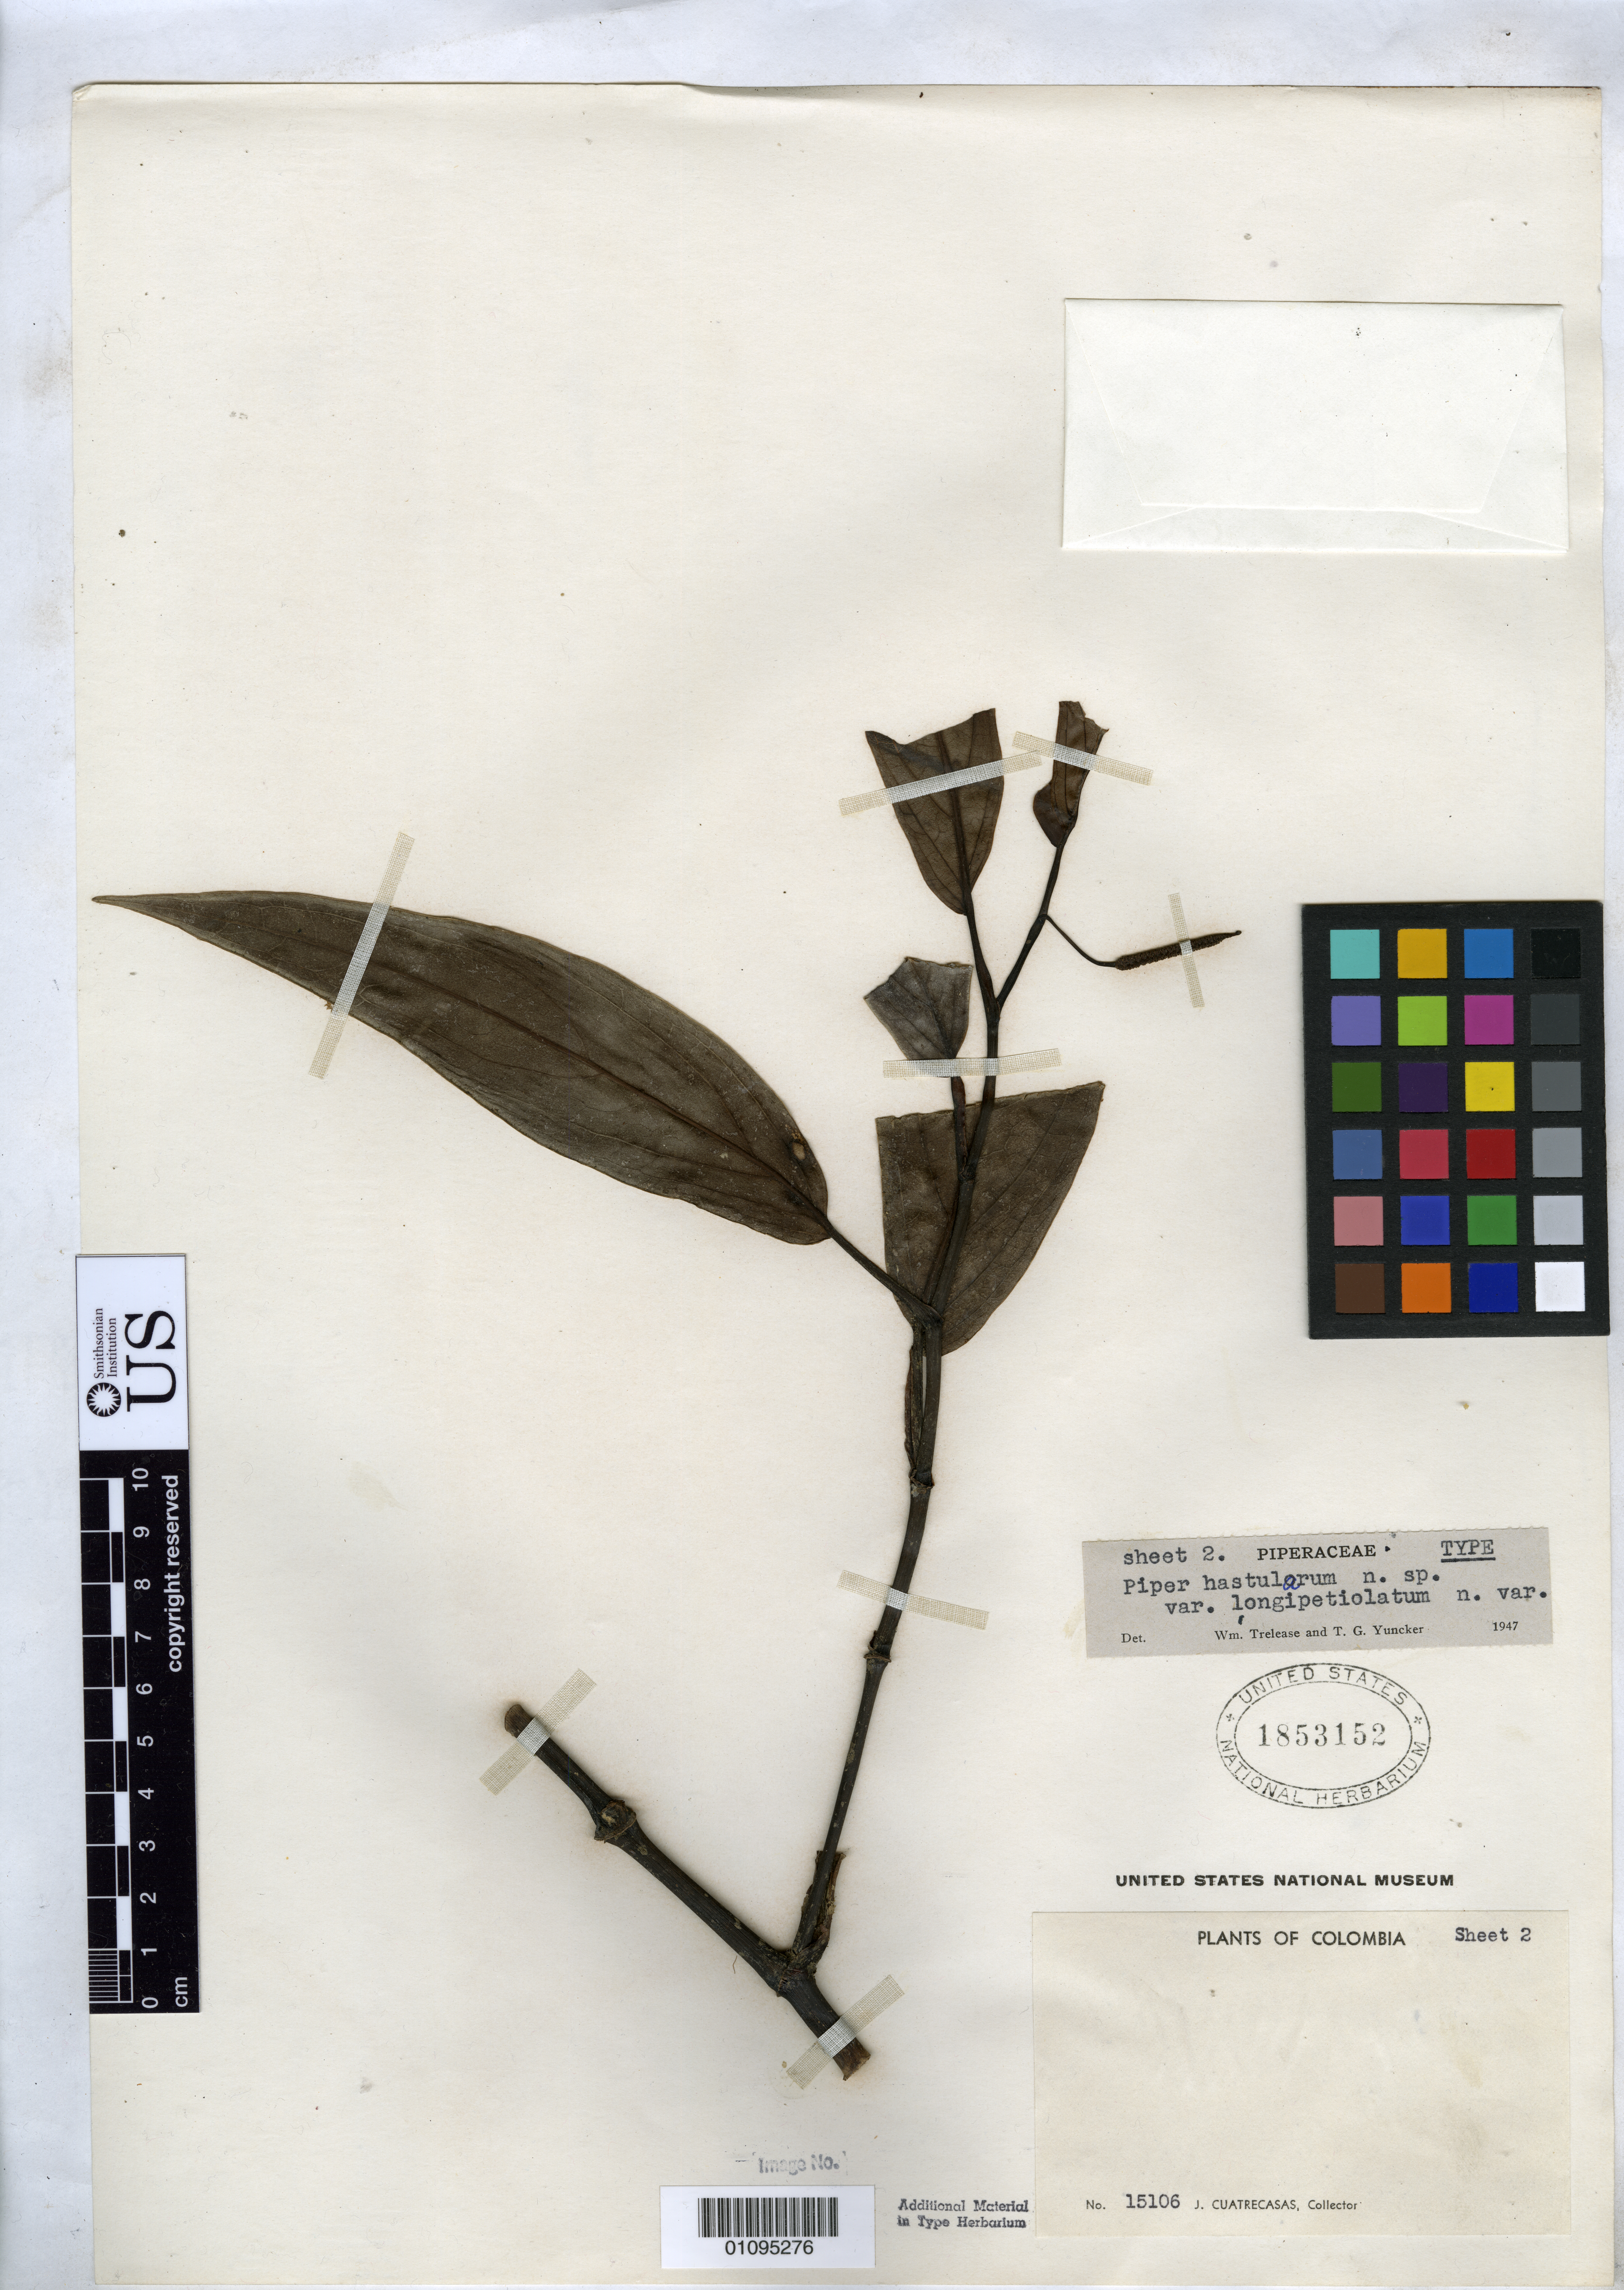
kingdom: Plantae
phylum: Tracheophyta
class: Magnoliopsida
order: Piperales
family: Piperaceae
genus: Piper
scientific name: Piper hastularum var. longipetiolatum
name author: Trel. & Yunck.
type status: Holotype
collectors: J. Cuatrecasas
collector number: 15106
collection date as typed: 19 Aug 1943 to 28 Aug 1943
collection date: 1943-08-19/1943-08-28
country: Colombia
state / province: Valle del Cauca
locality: Piedra de Moler.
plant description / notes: Collections Events data are from SN 1853151 (sheet 1), which has the original label.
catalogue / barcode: US 1853152